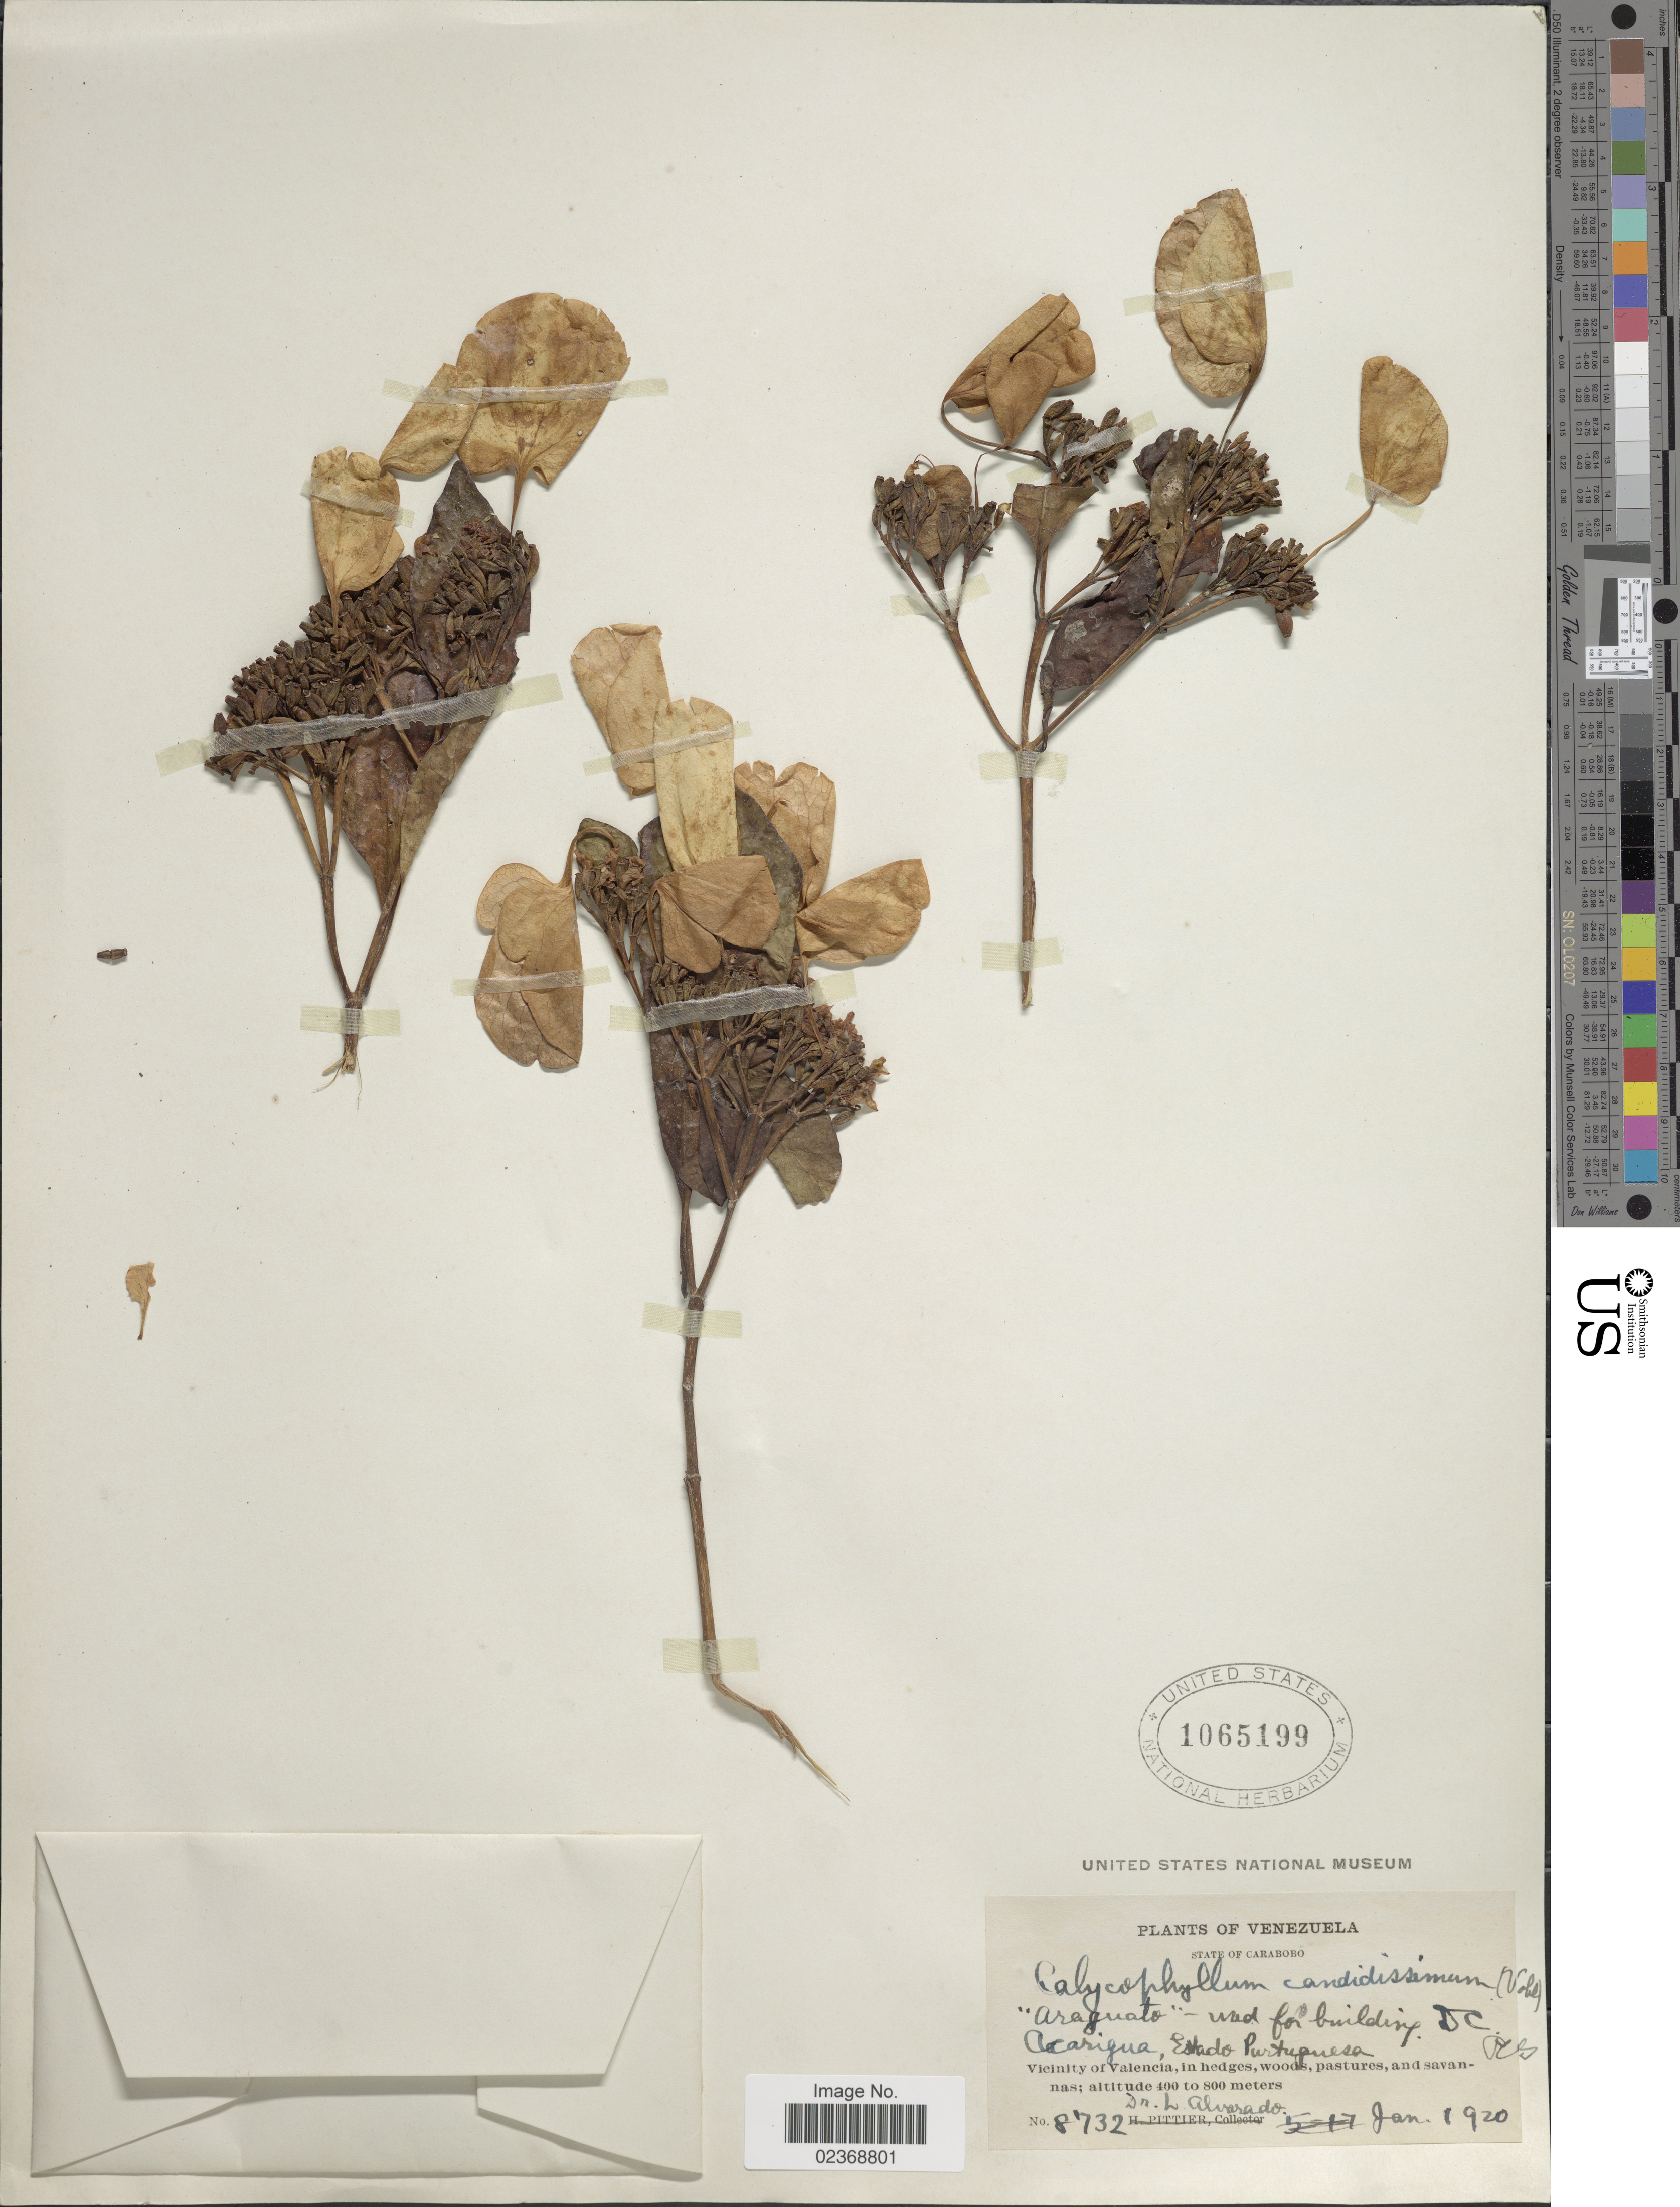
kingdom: Plantae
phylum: Tracheophyta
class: Magnoliopsida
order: Gentianales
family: Rubiaceae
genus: Calycophyllum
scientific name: Calycophyllum candidissimum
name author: (Vahl) DC.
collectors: L. Alvarado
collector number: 8732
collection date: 1920-01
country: Venezuela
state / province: Portuguesa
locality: Acarigua. Vicinity of Valencia, in hedges, woods, pastures, and savannas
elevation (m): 400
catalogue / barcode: US 1065199